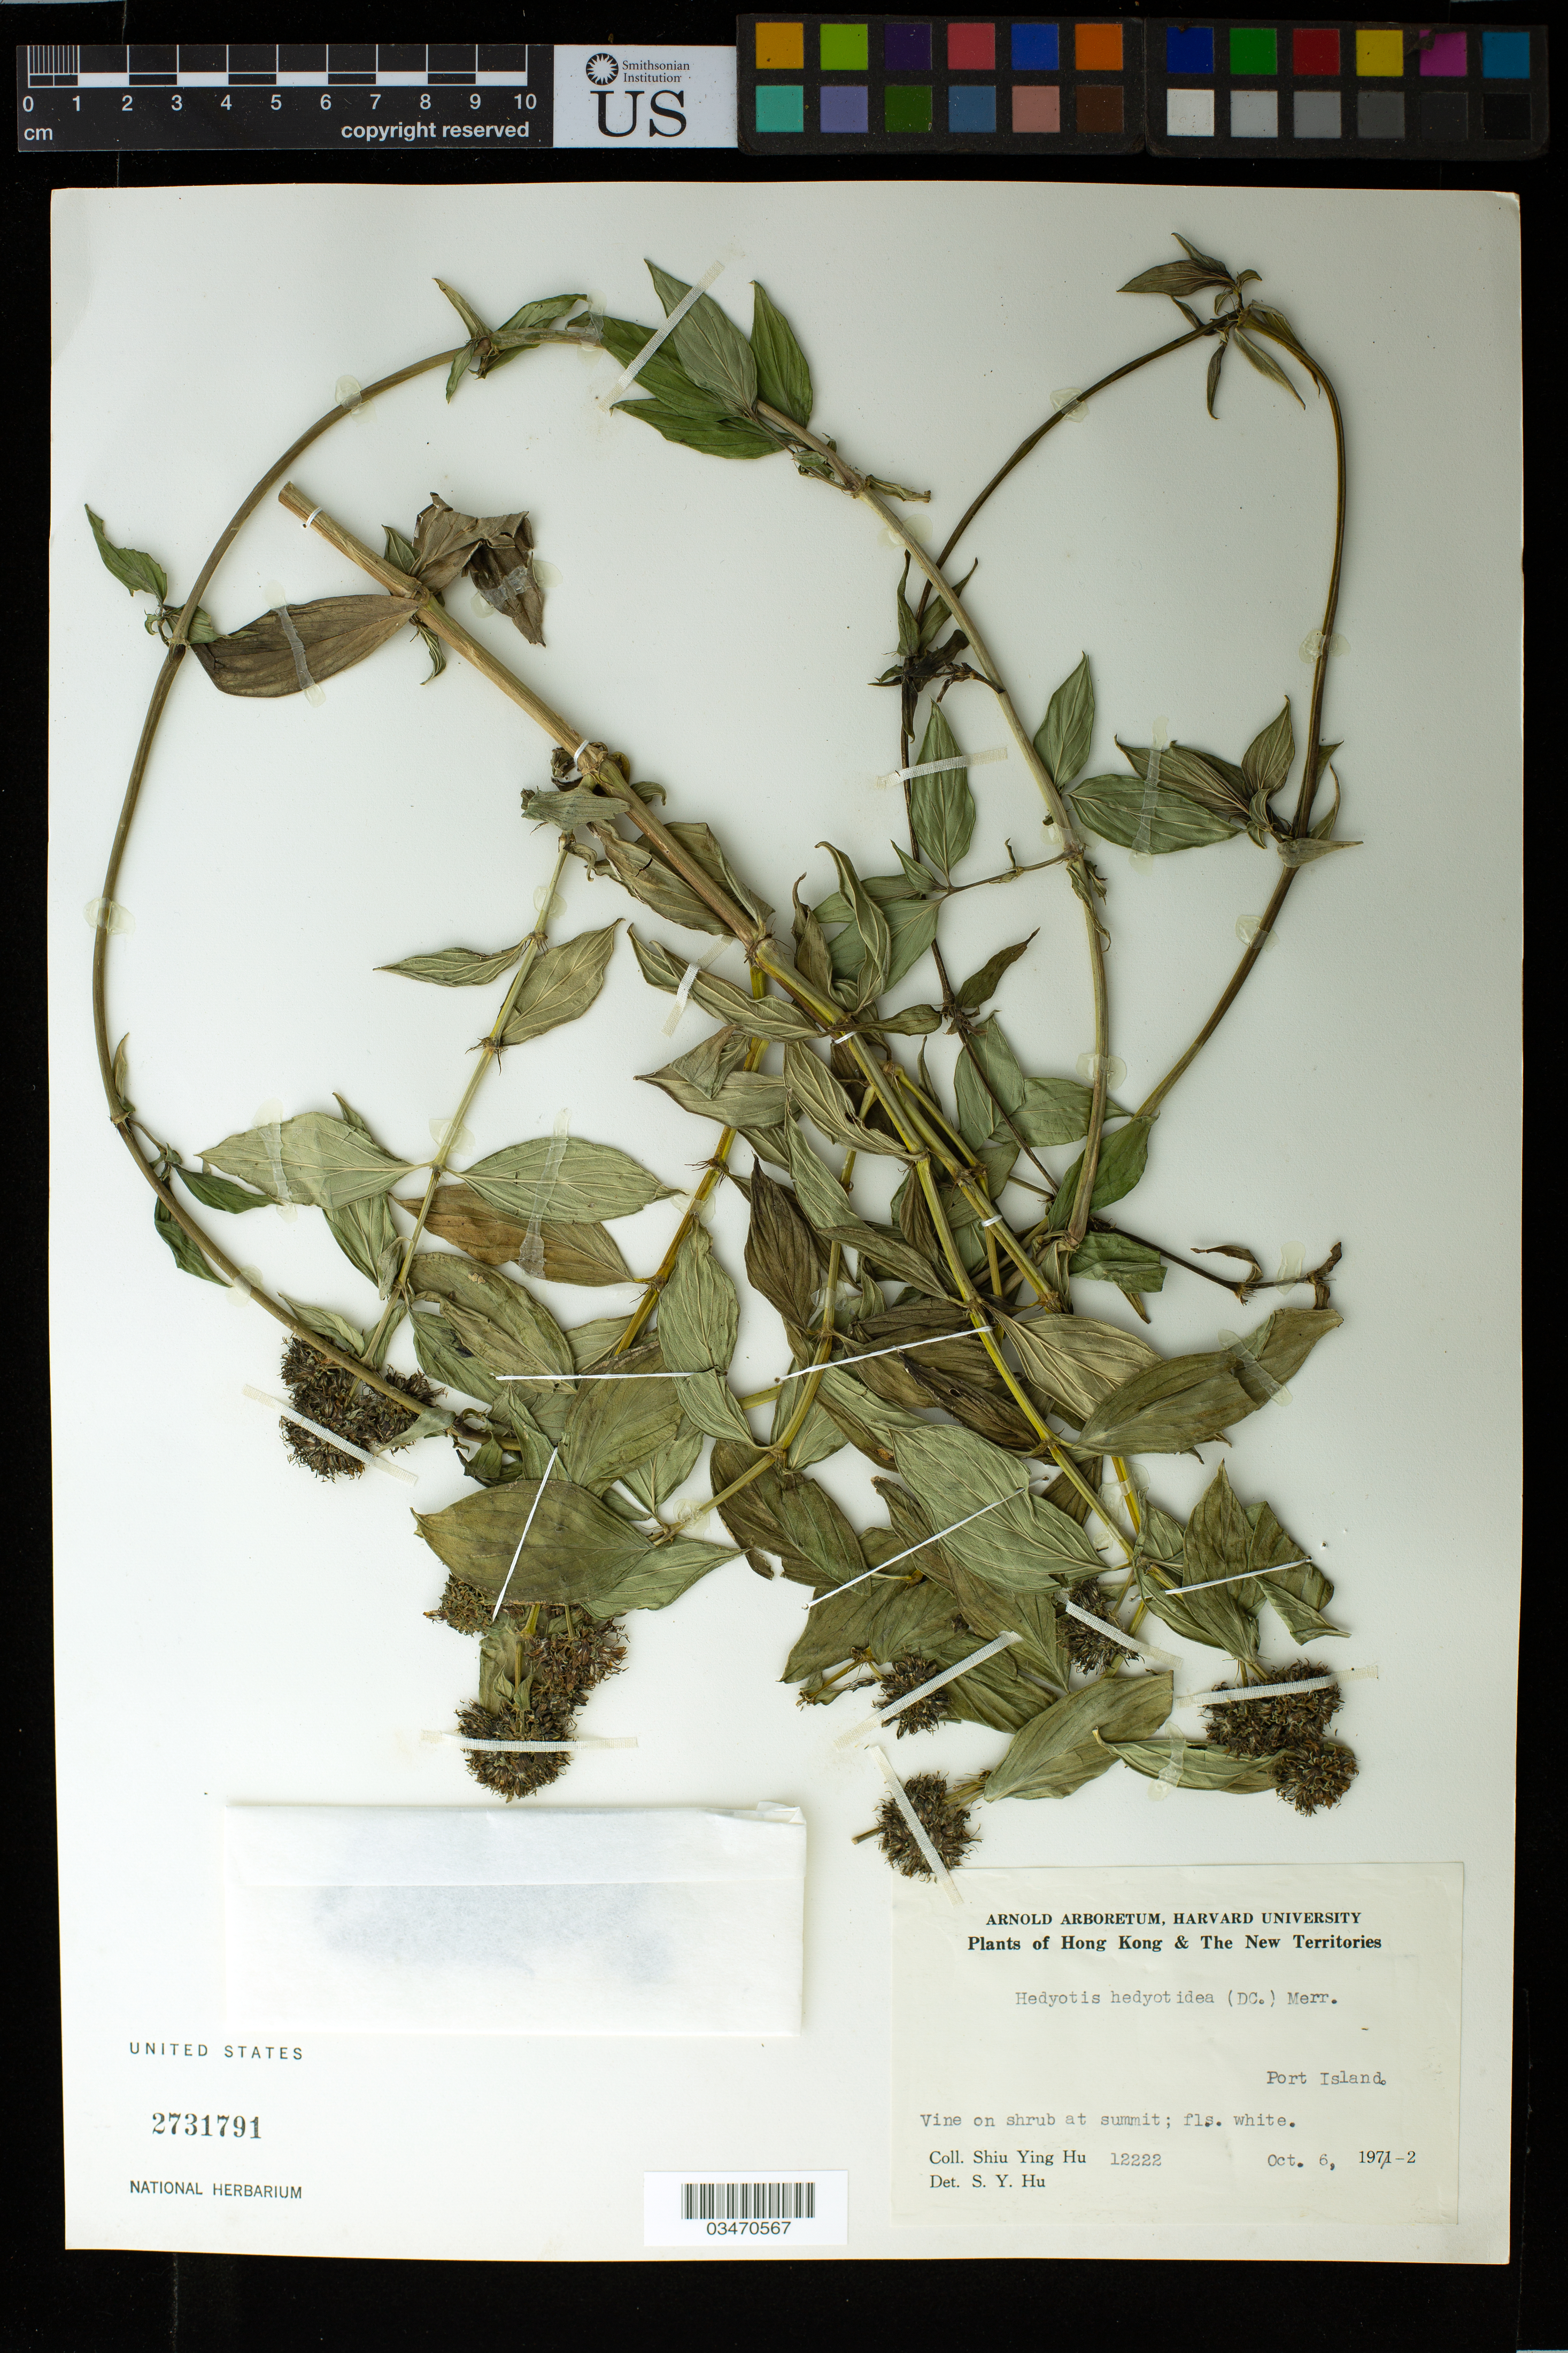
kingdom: Plantae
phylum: Tracheophyta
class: Magnoliopsida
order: Gentianales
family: Rubiaceae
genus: Hedyotis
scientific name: Hedyotis hedyotidea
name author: (DC.) Merr.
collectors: S. Y. Hu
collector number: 12222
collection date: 1972-10-06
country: China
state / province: Hong Kong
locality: Hong Kong & The New Territories. Port Island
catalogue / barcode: US 2731791